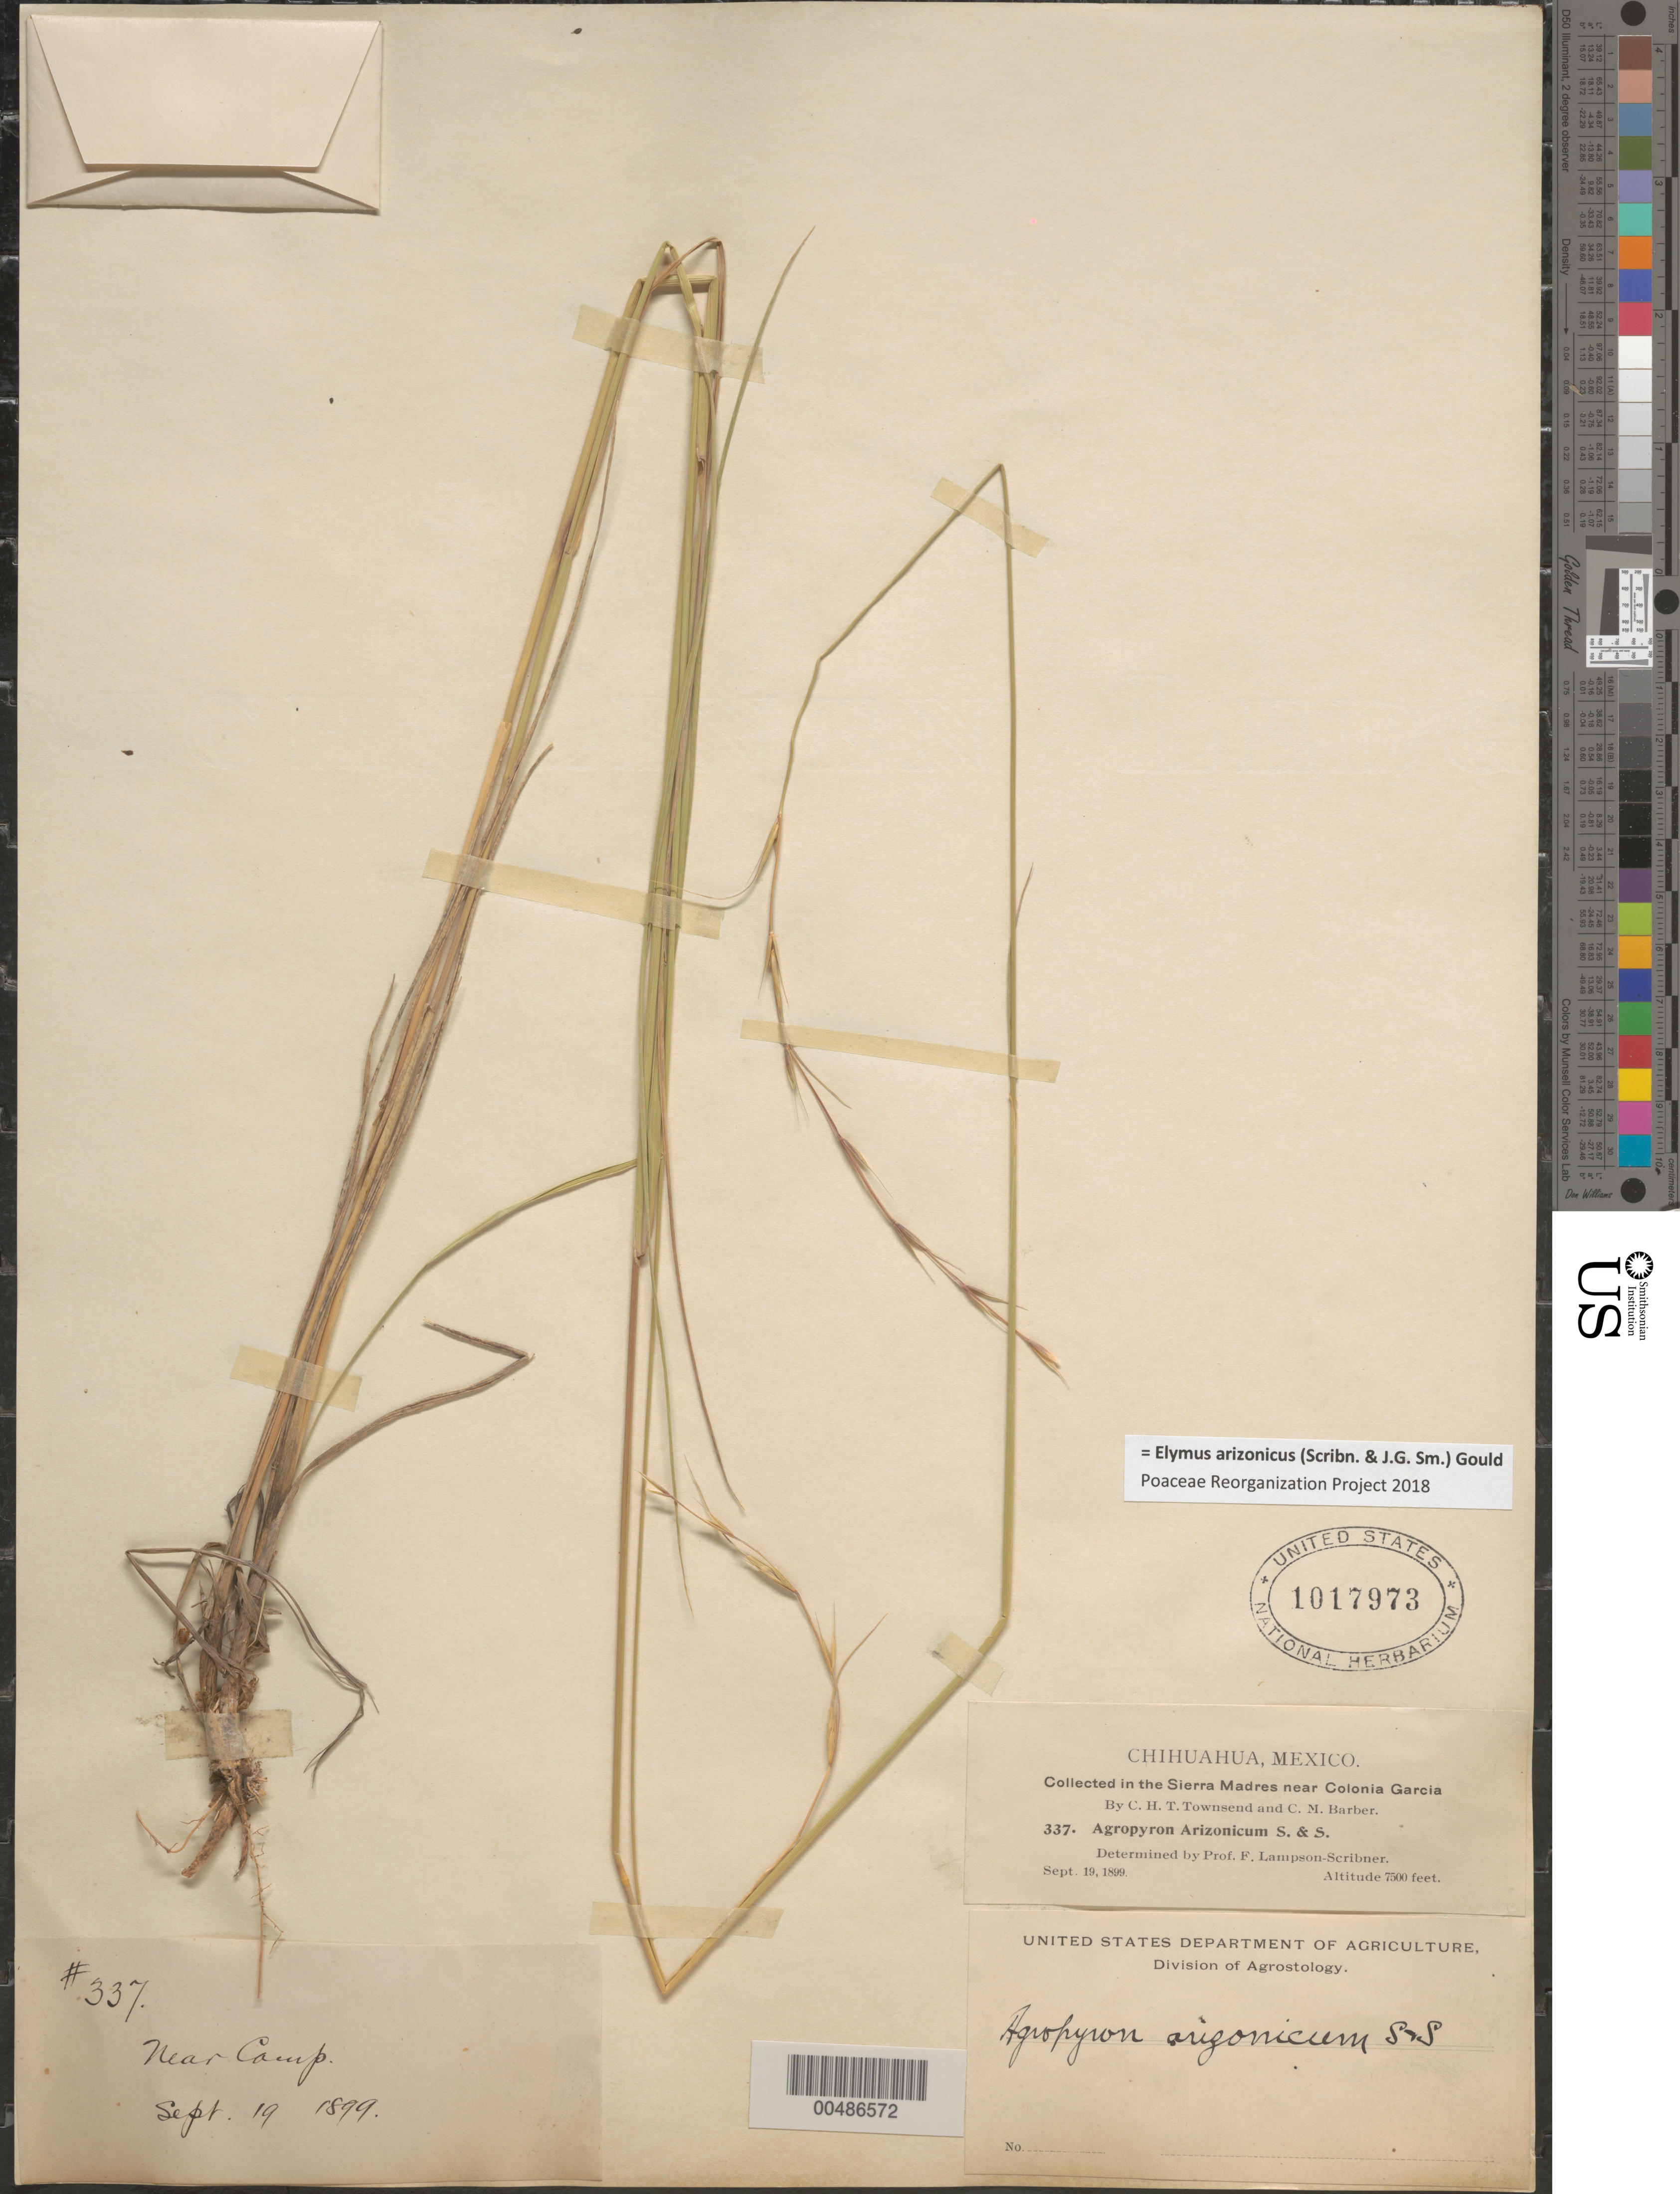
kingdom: Plantae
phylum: Tracheophyta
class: Liliopsida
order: Poales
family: Poaceae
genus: Elymus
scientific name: Elymus arizonicus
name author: (Scribn. & J.G. Sm.) Gould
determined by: Poaceae Reorganization Project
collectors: C. H. T. Townsend & C. Barber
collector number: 337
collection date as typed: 19 Sep 1899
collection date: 1899-09-19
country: Mexico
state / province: Chihuahua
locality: in the Sierra Madres near Colonia Garcia, near camp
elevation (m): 2286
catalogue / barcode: US 1017973